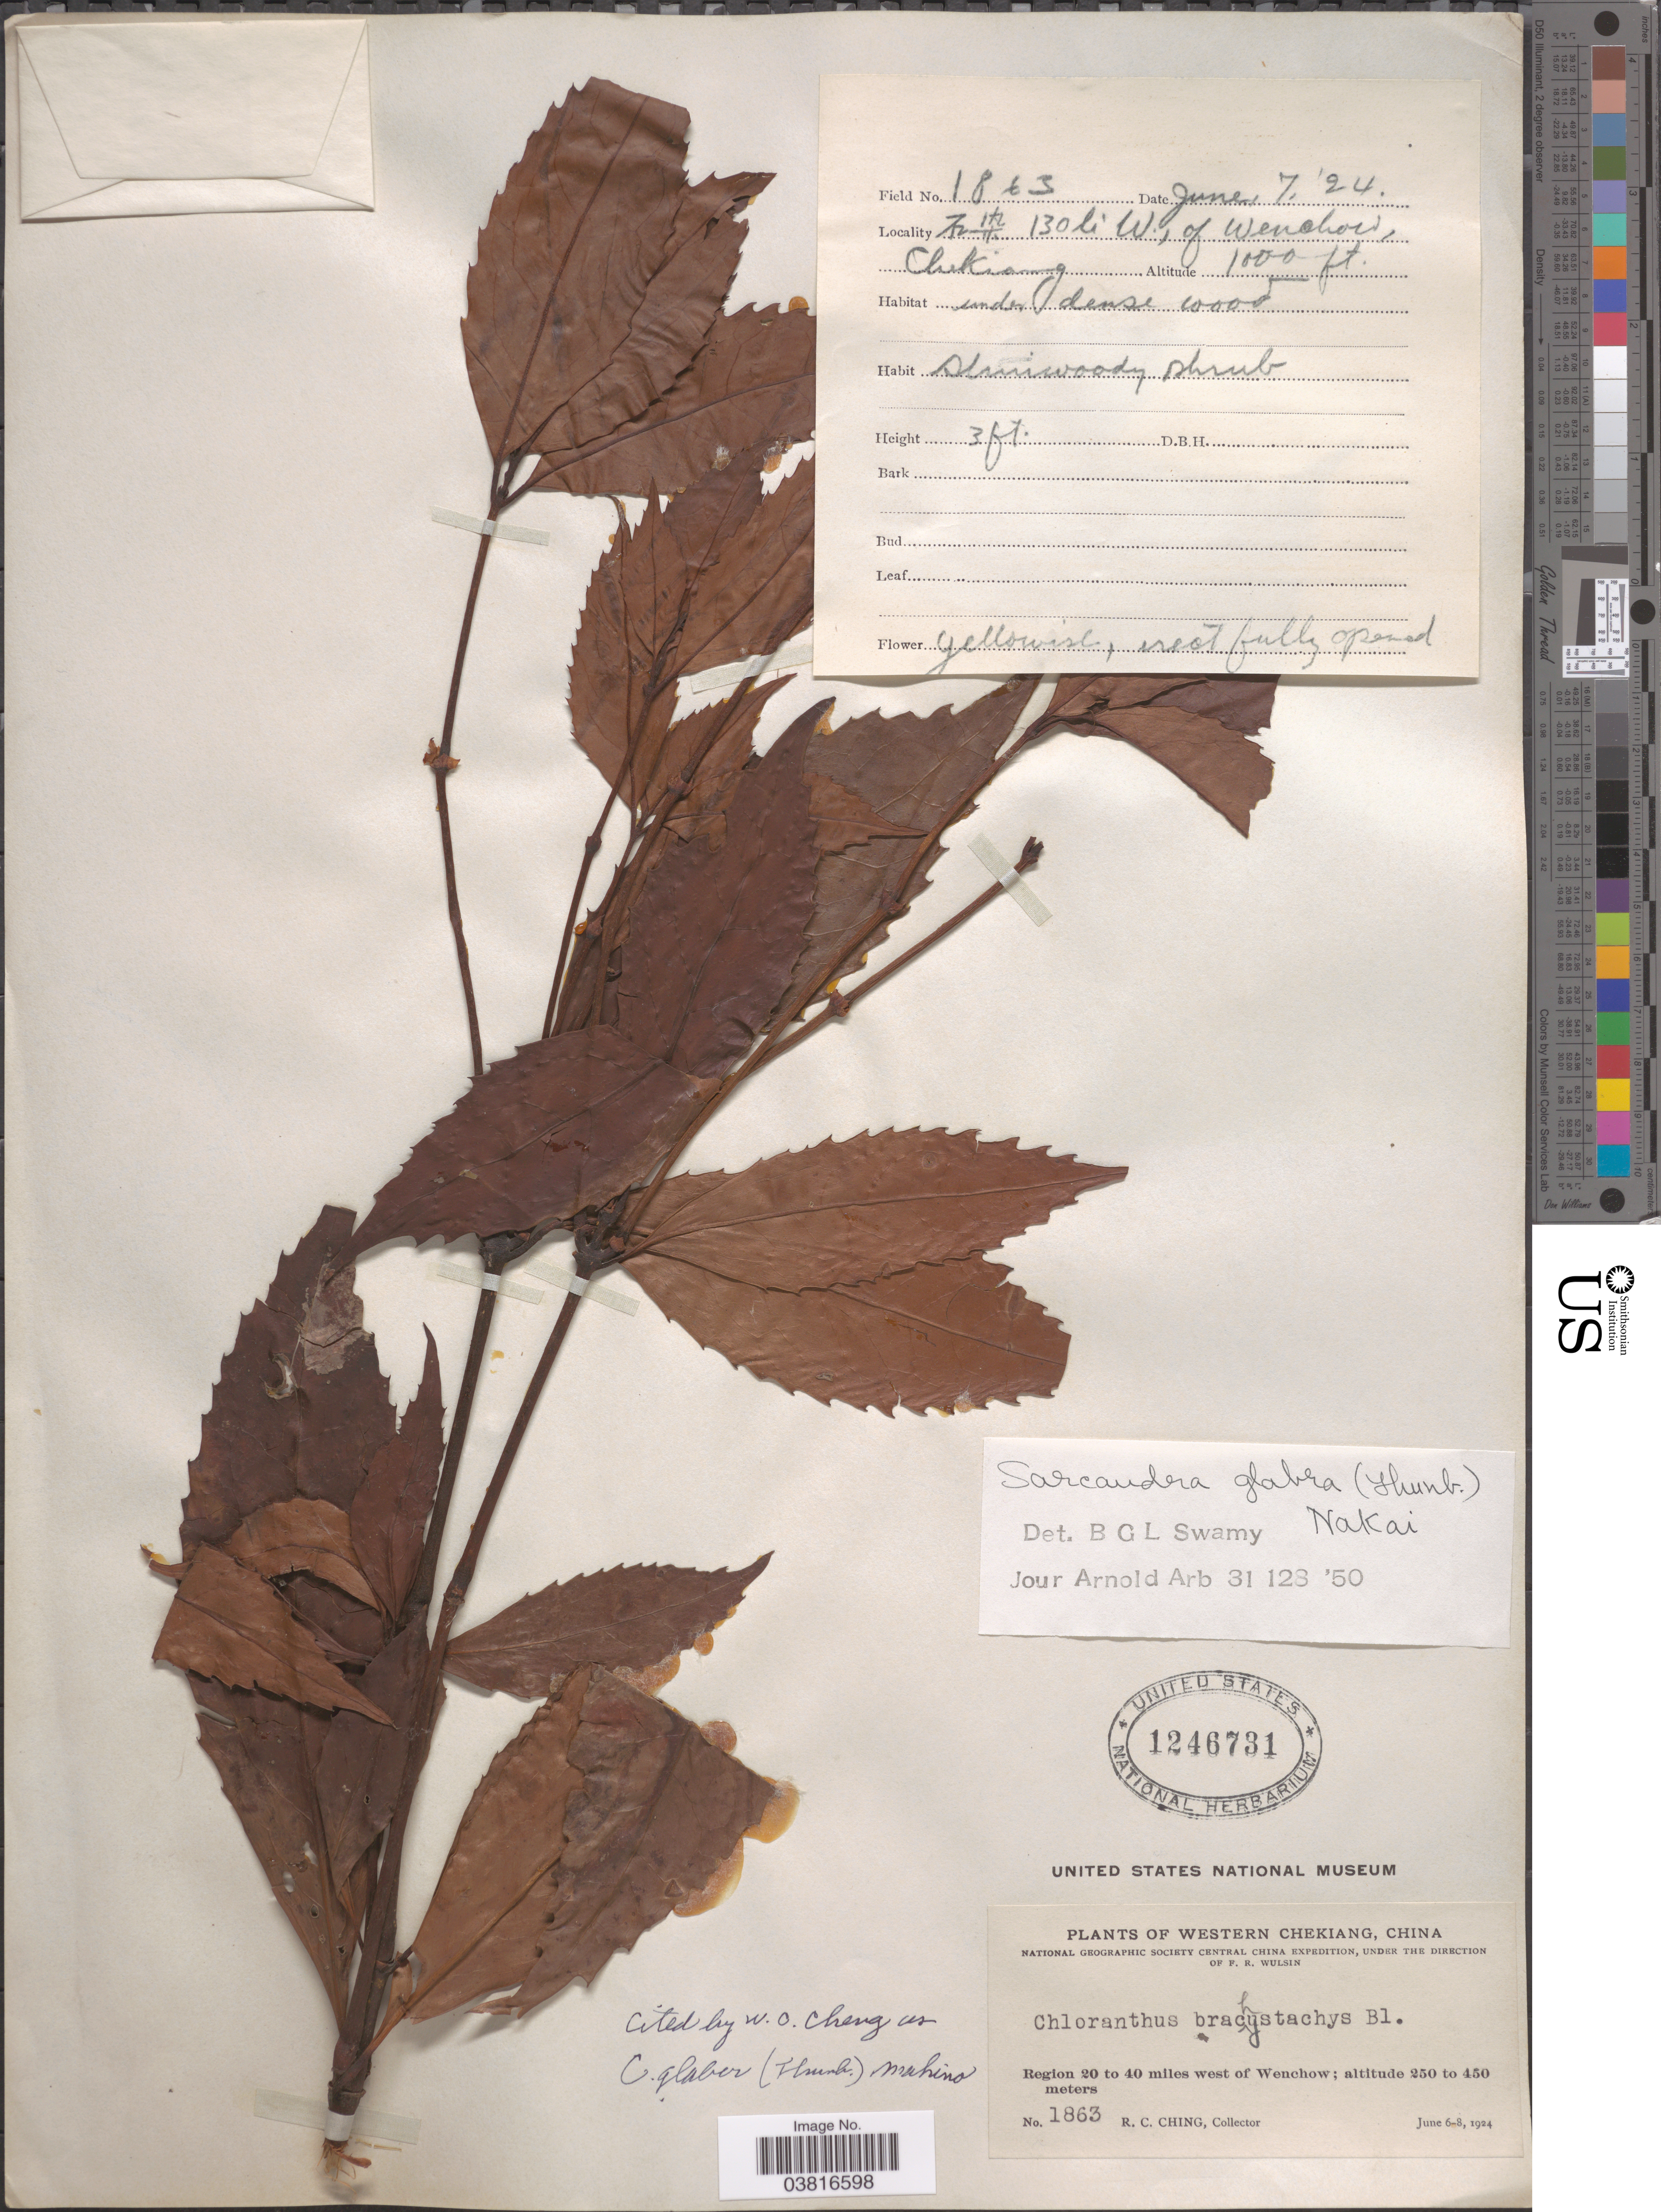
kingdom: Plantae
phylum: Tracheophyta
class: Magnoliopsida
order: Chloranthales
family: Chloranthaceae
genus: Sarcandra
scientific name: Sarcandra glabra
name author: (Thunb.) Nakai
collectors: R. C. Ching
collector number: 1863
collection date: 1924-06-07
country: China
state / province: Zhejiang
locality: X 130 li W. of Wenchow. Western Chekiang. Region 20 to 40 miles west of Wenchow.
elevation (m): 305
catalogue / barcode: US 1246731